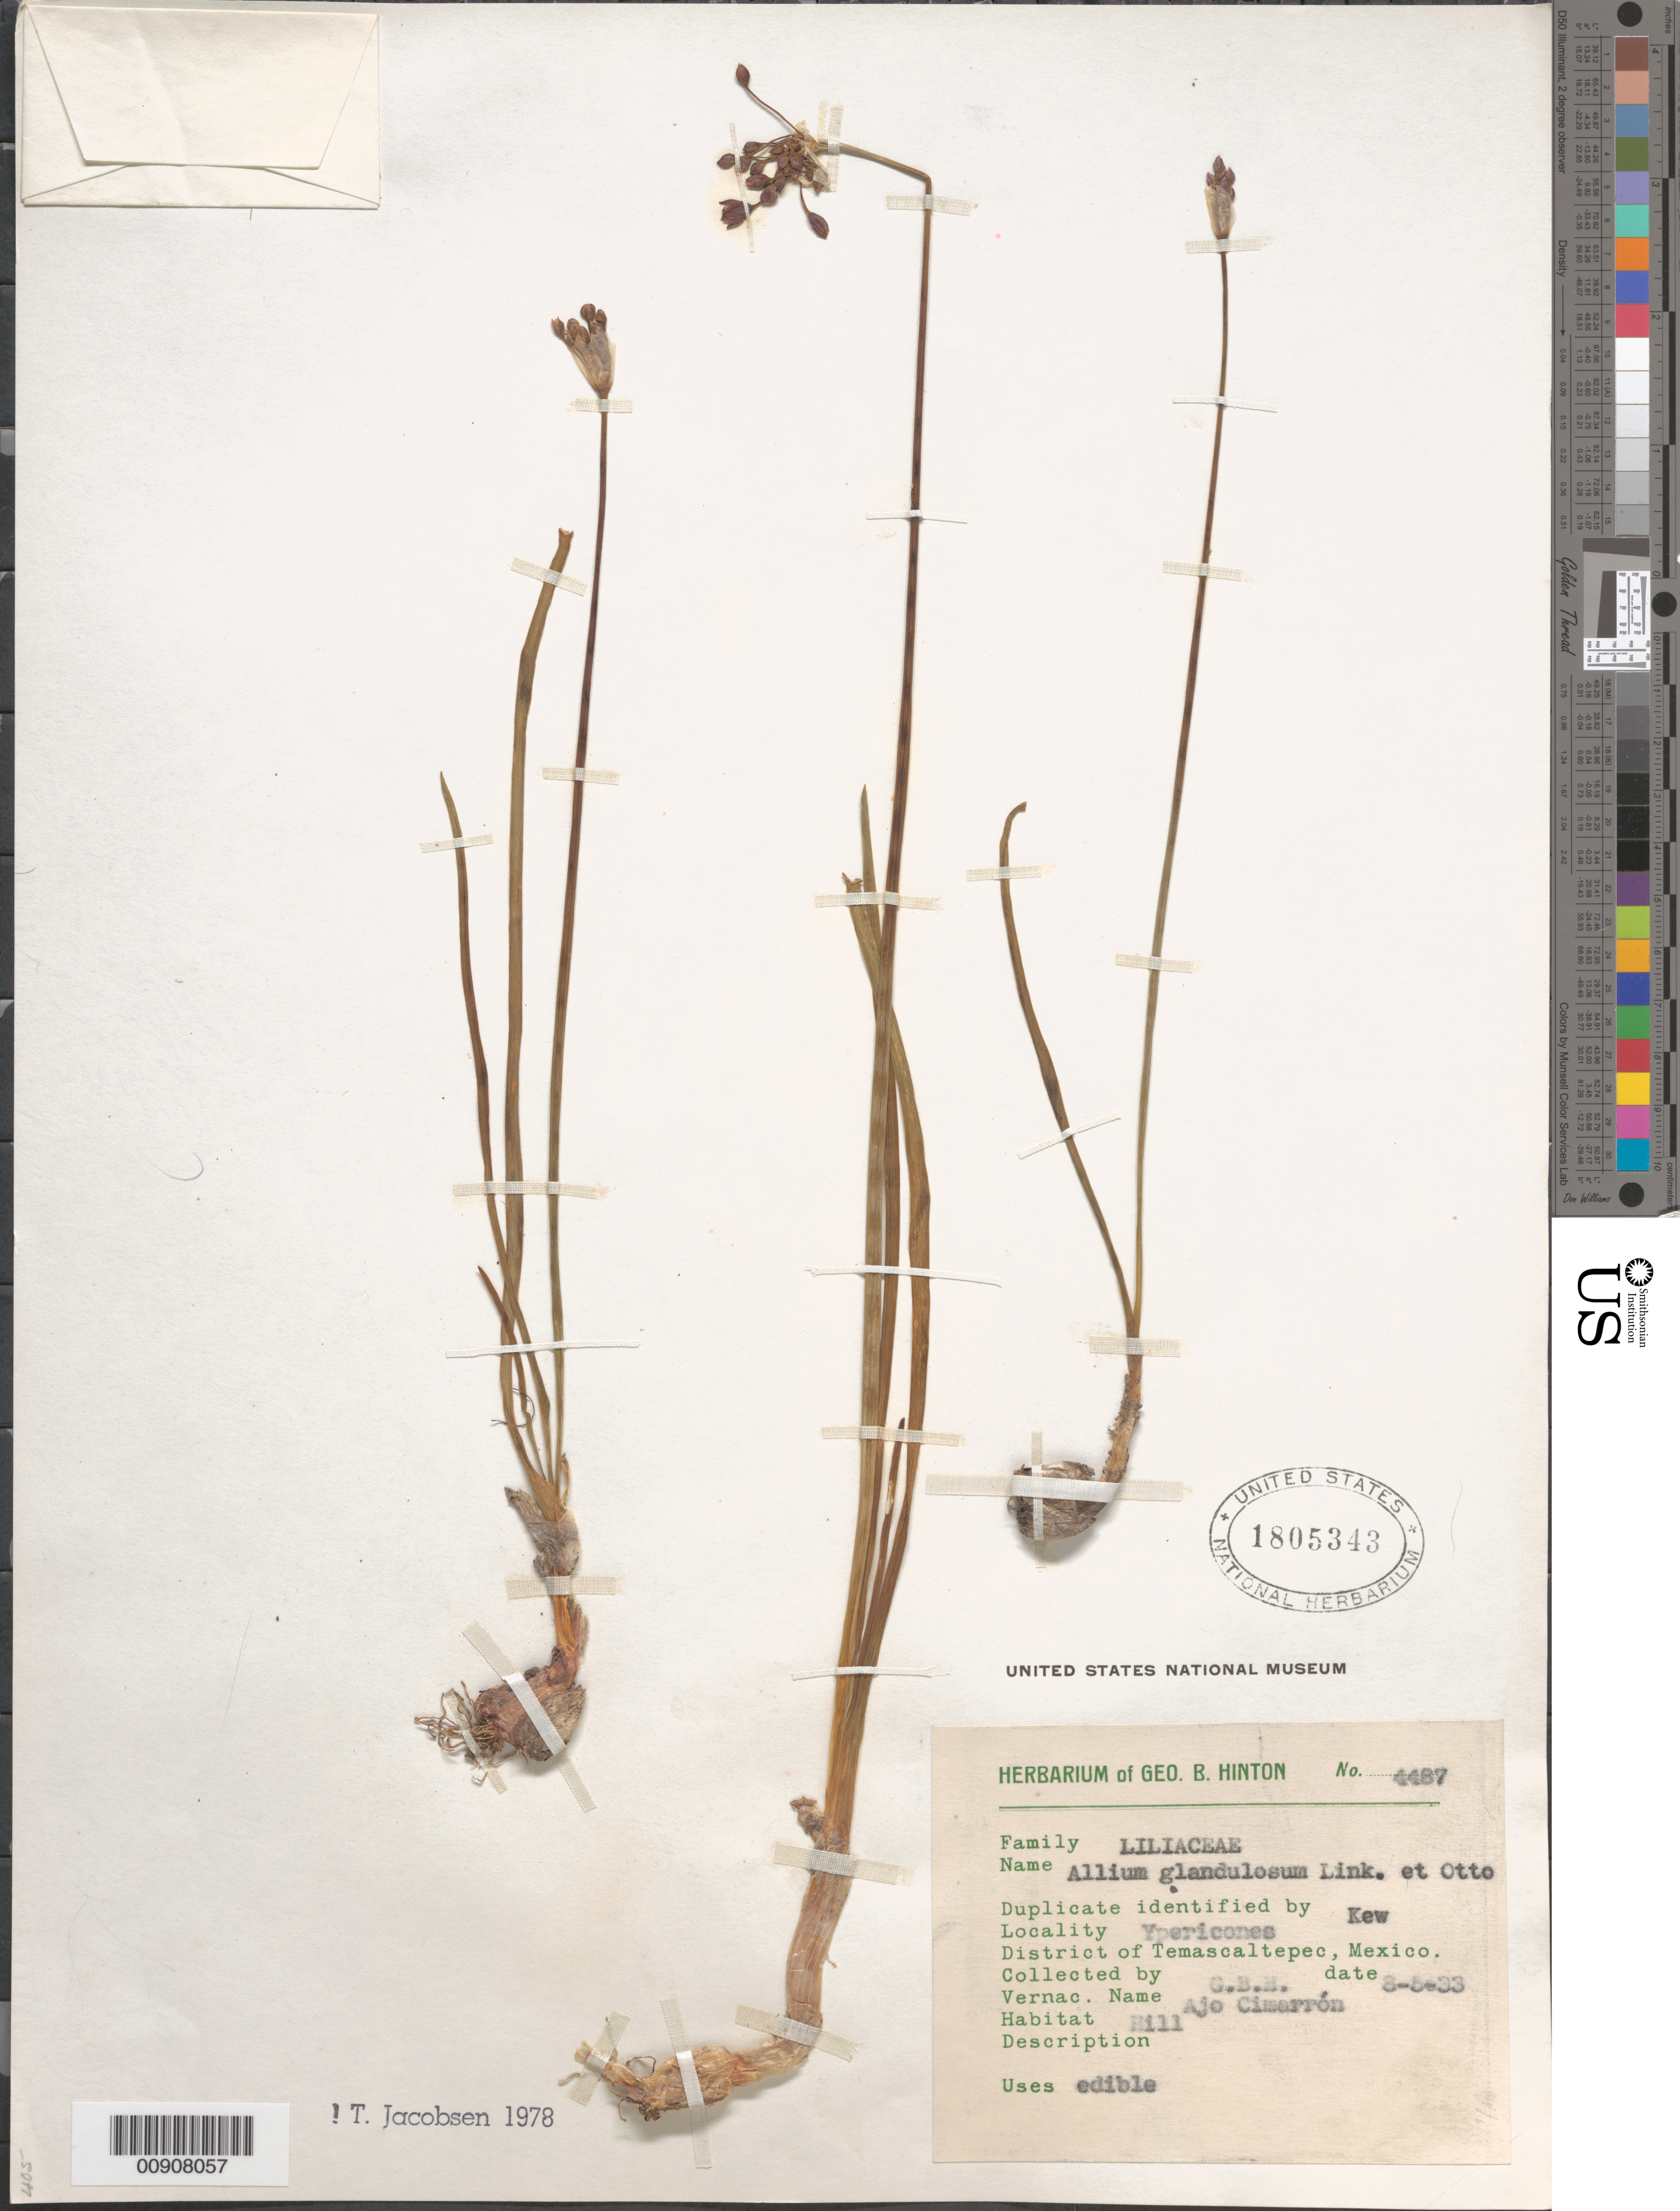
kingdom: Plantae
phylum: Tracheophyta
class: Liliopsida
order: Asparagales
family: Amaryllidaceae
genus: Allium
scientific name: Allium glandulosum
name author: Link & Otto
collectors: G. B. Hinton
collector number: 4487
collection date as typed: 05 Aug 1933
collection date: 1933-08-05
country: Mexico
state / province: México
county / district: Temascaltepec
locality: Ypericones, District of Temascaltepec, State of México.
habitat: Hill.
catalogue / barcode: US 1805343